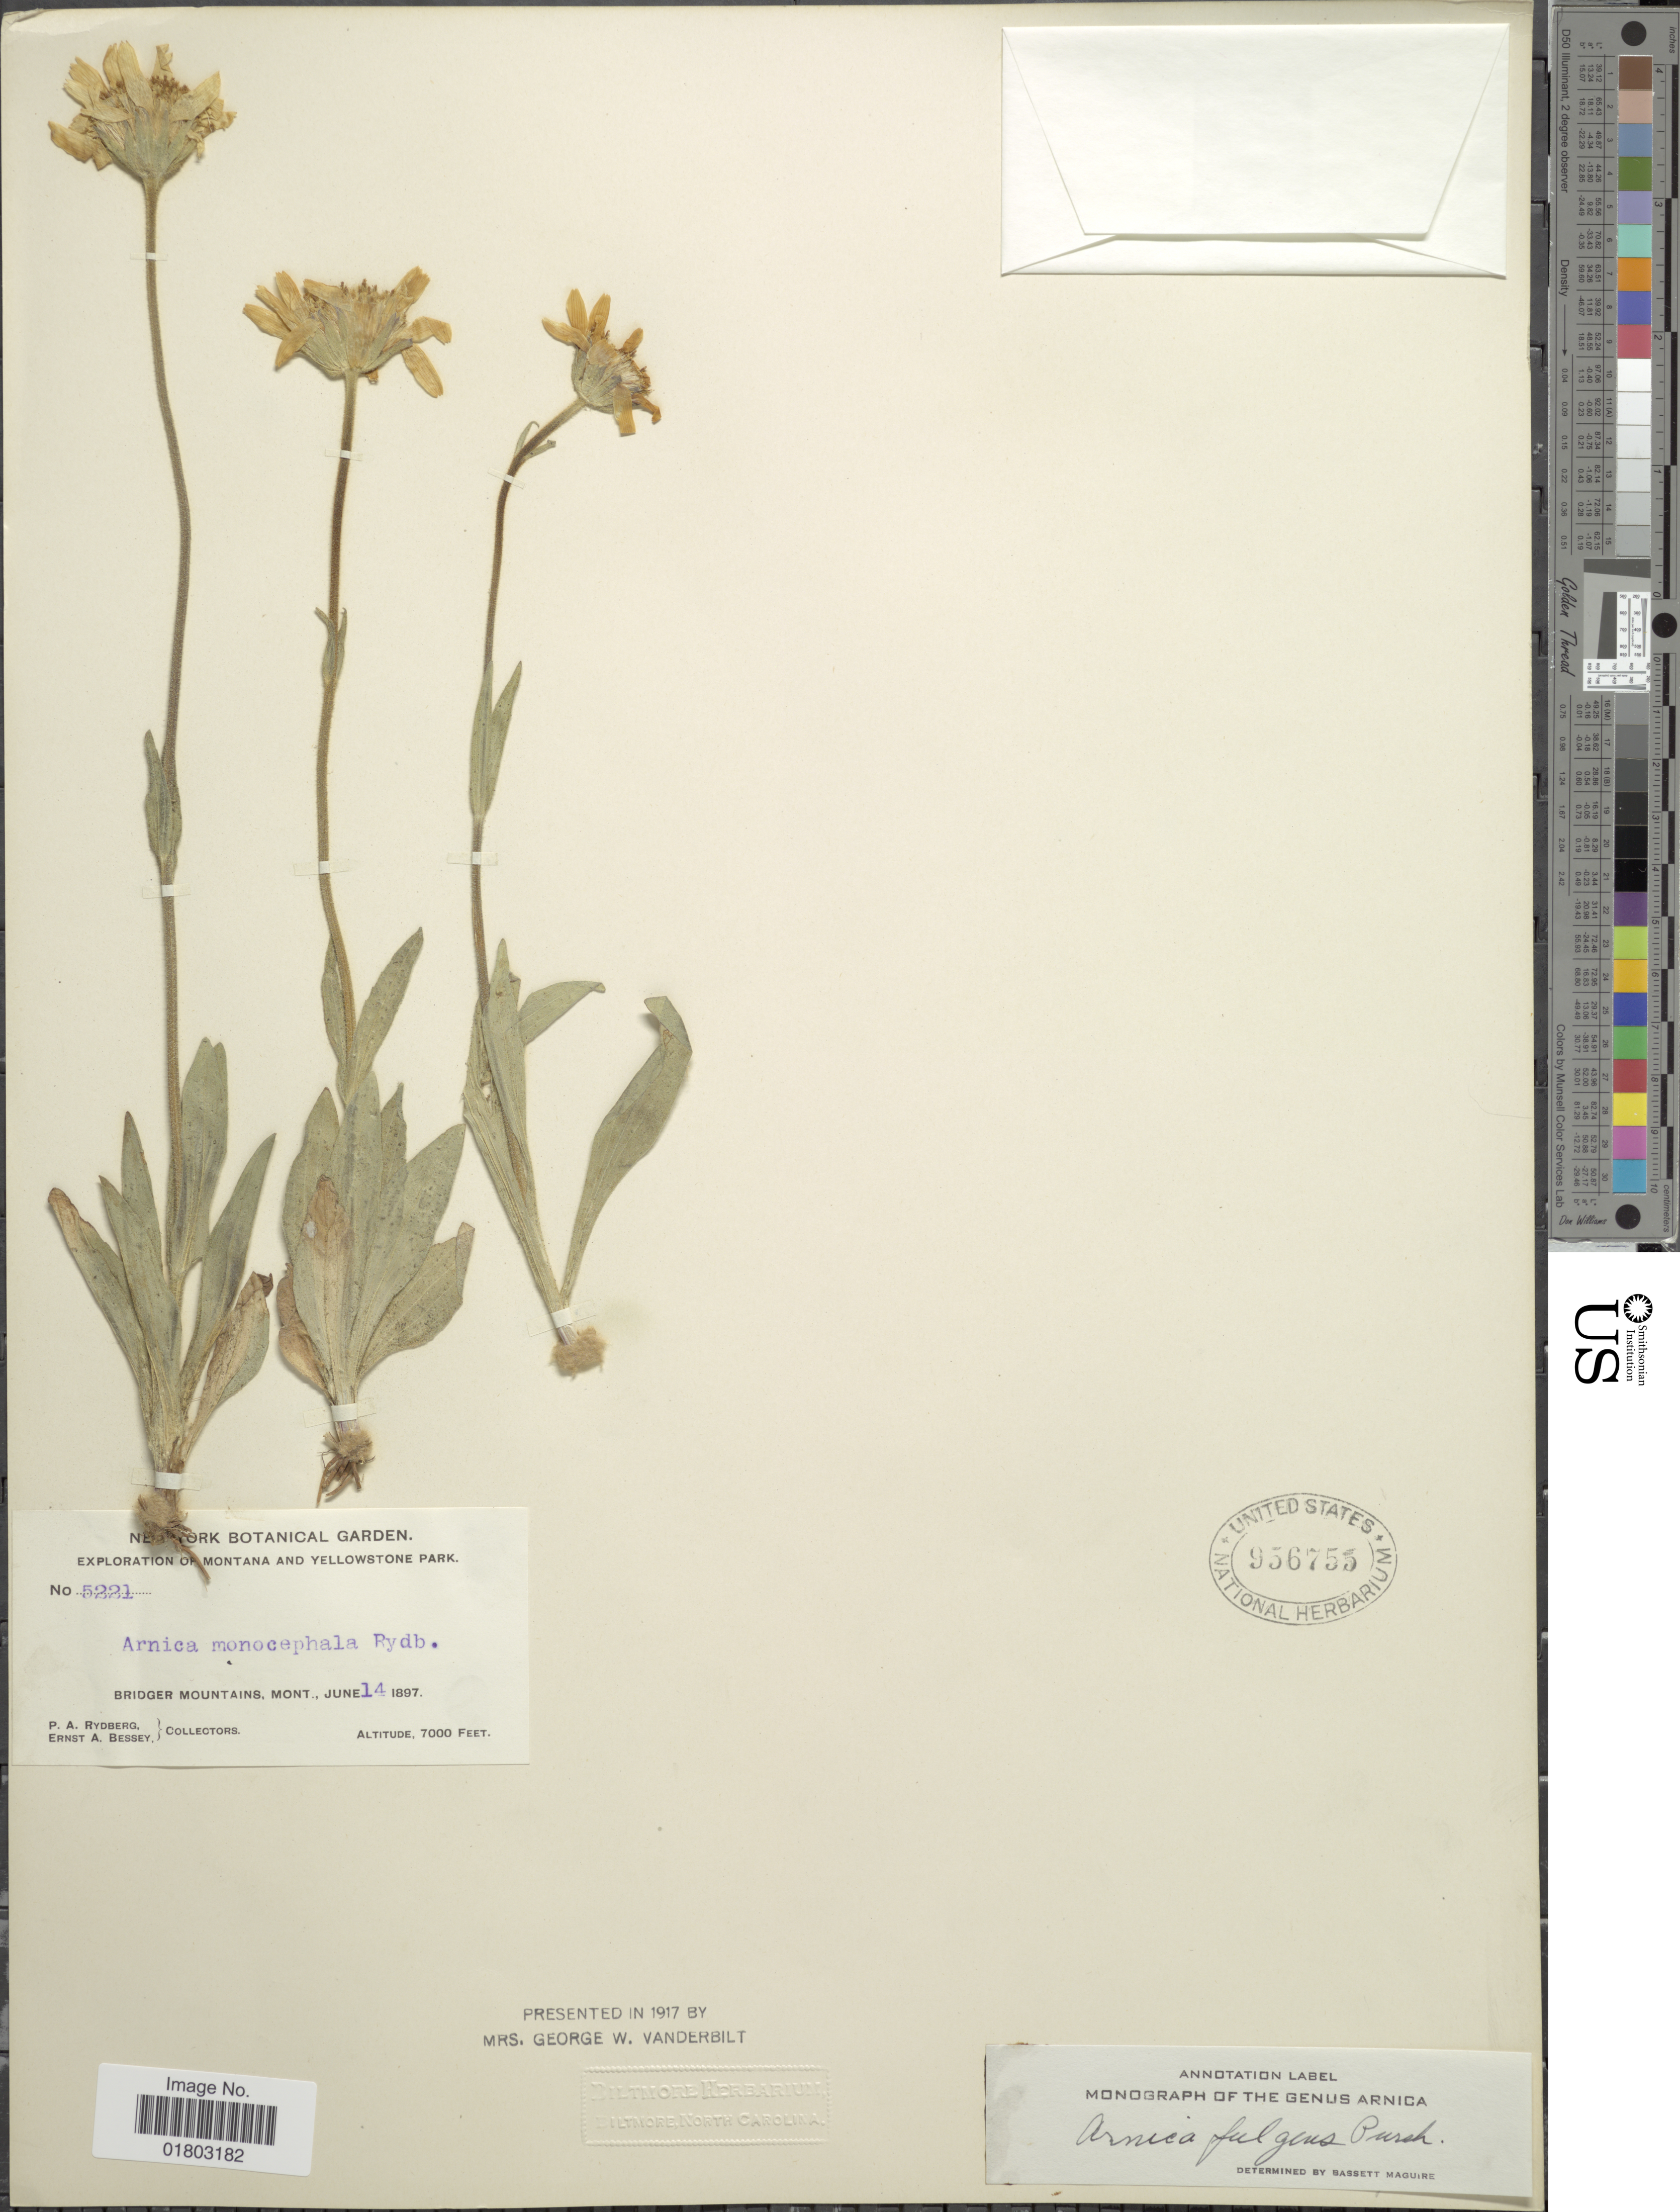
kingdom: Plantae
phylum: Tracheophyta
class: Magnoliopsida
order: Asterales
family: Asteraceae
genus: Arnica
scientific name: Arnica fulgens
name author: Pursh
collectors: P. A. Rydberg & E. A. Bessey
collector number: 5221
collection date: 1897-06-14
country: United States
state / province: Montana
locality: Montana and Yellowstone Park, Bridger Mountains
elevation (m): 2134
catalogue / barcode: US 956755